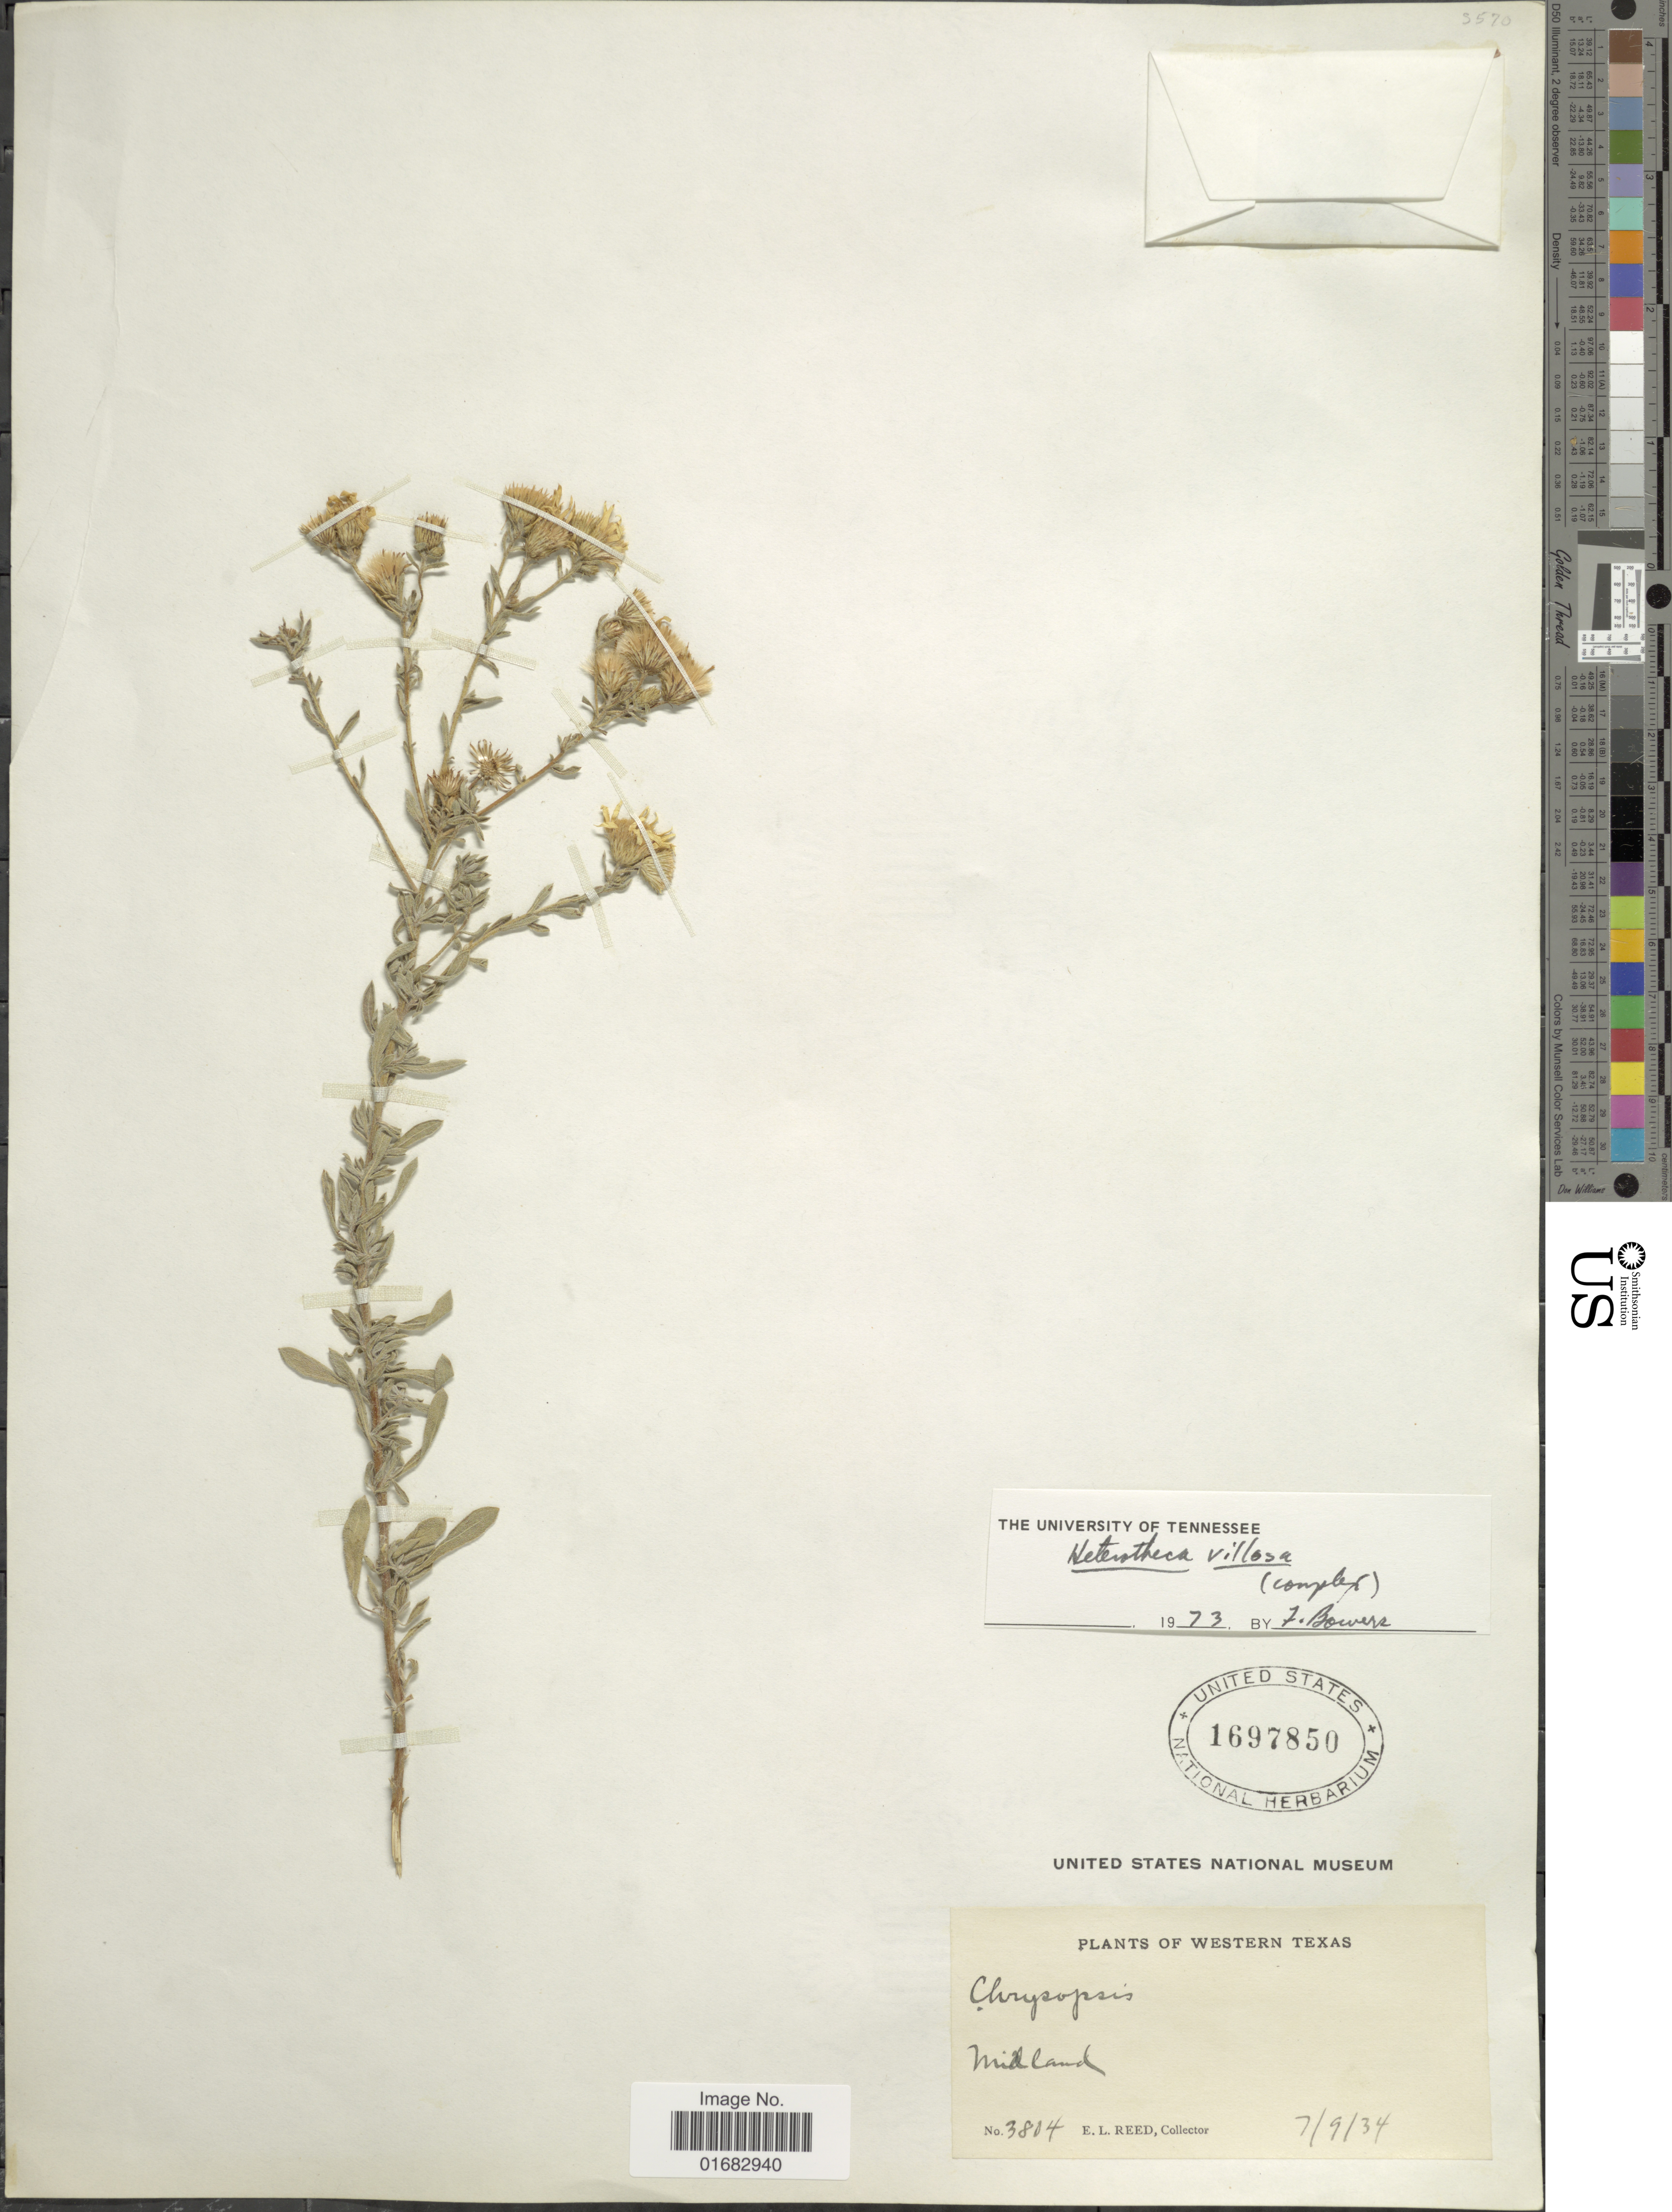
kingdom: Plantae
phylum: Tracheophyta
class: Magnoliopsida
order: Asterales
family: Asteraceae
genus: Heterotheca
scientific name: Heterotheca villosa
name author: (Pursh) Shinners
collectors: E. Reed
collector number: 3804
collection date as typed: Transcribed d/m/y: 7/9/34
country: United States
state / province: Texas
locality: Western Texas, Midland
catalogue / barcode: US 1697850